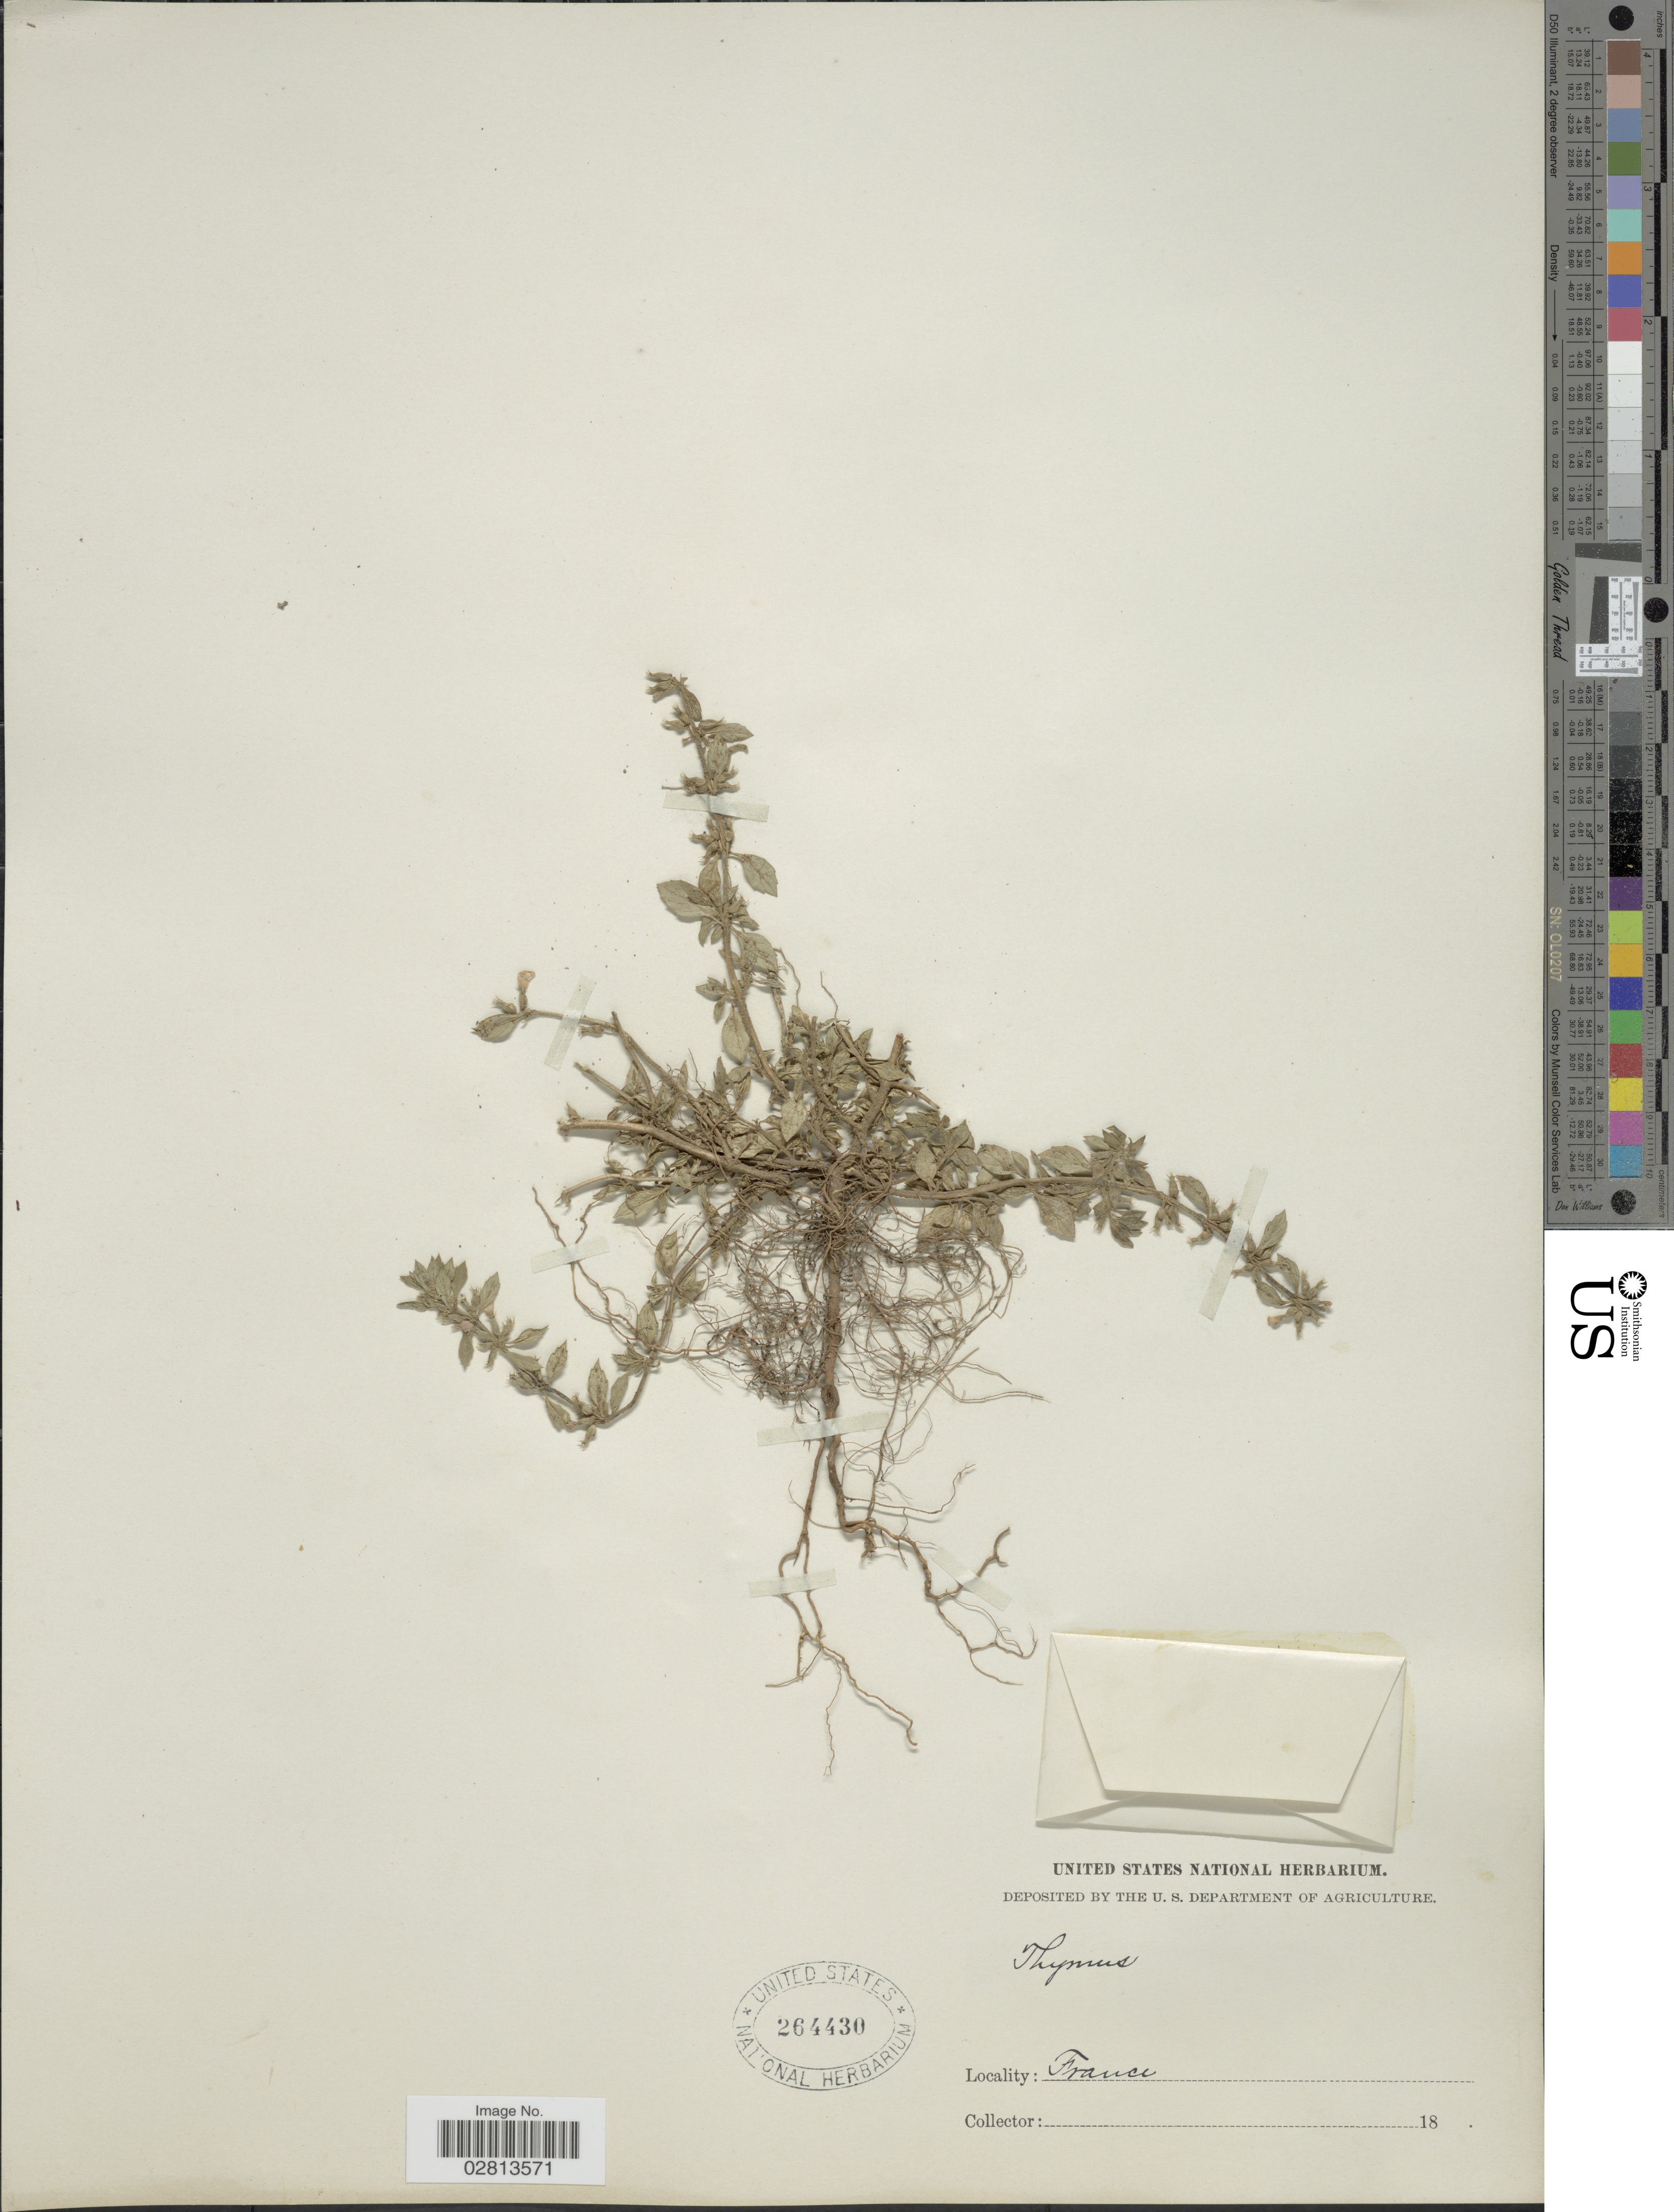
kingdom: Plantae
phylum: Tracheophyta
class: Magnoliopsida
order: Lamiales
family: Lamiaceae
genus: Thymus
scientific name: Thymus sp.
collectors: ex herb. United States National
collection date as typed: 18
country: France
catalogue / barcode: US 264430